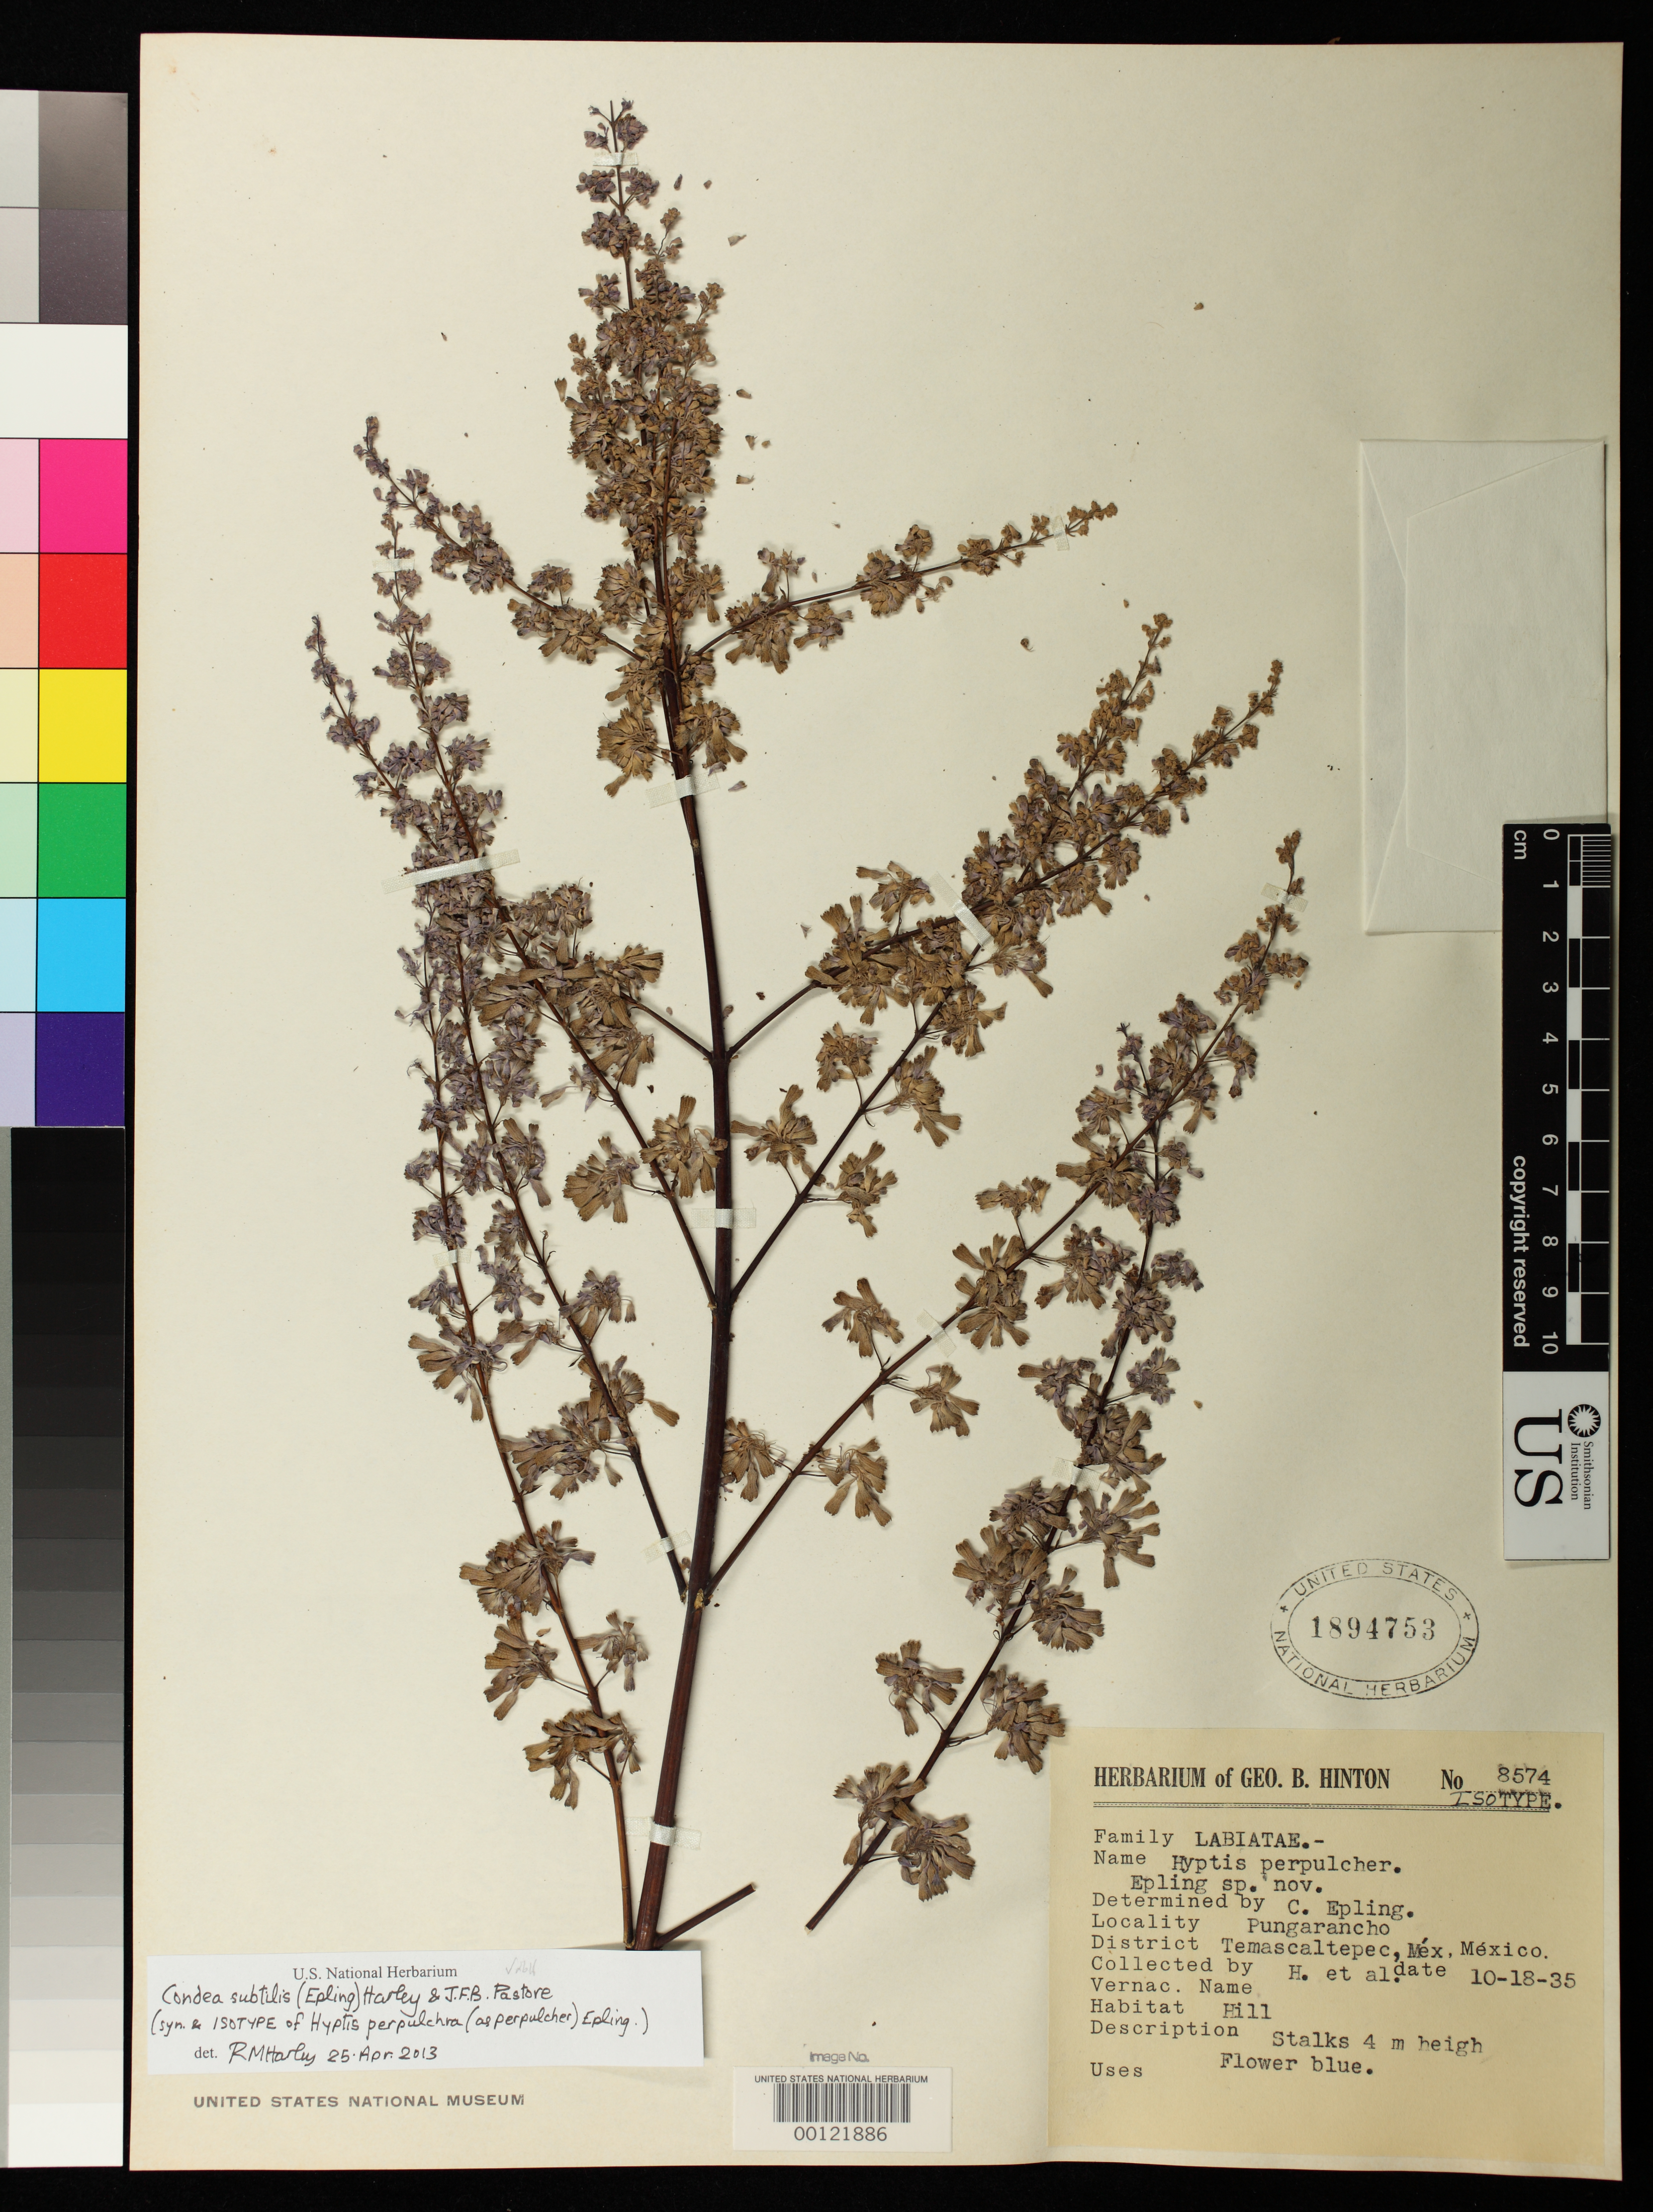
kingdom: Plantae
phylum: Tracheophyta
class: Magnoliopsida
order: Lamiales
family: Lamiaceae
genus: Hyptis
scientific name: Hyptis perpulchra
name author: Epling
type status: Isotype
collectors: G. B. Hinton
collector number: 8574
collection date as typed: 18 Oct 1935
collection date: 1935-10-18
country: Mexico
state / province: México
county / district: Temascaltepec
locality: Pungarancho.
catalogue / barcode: US 1894753